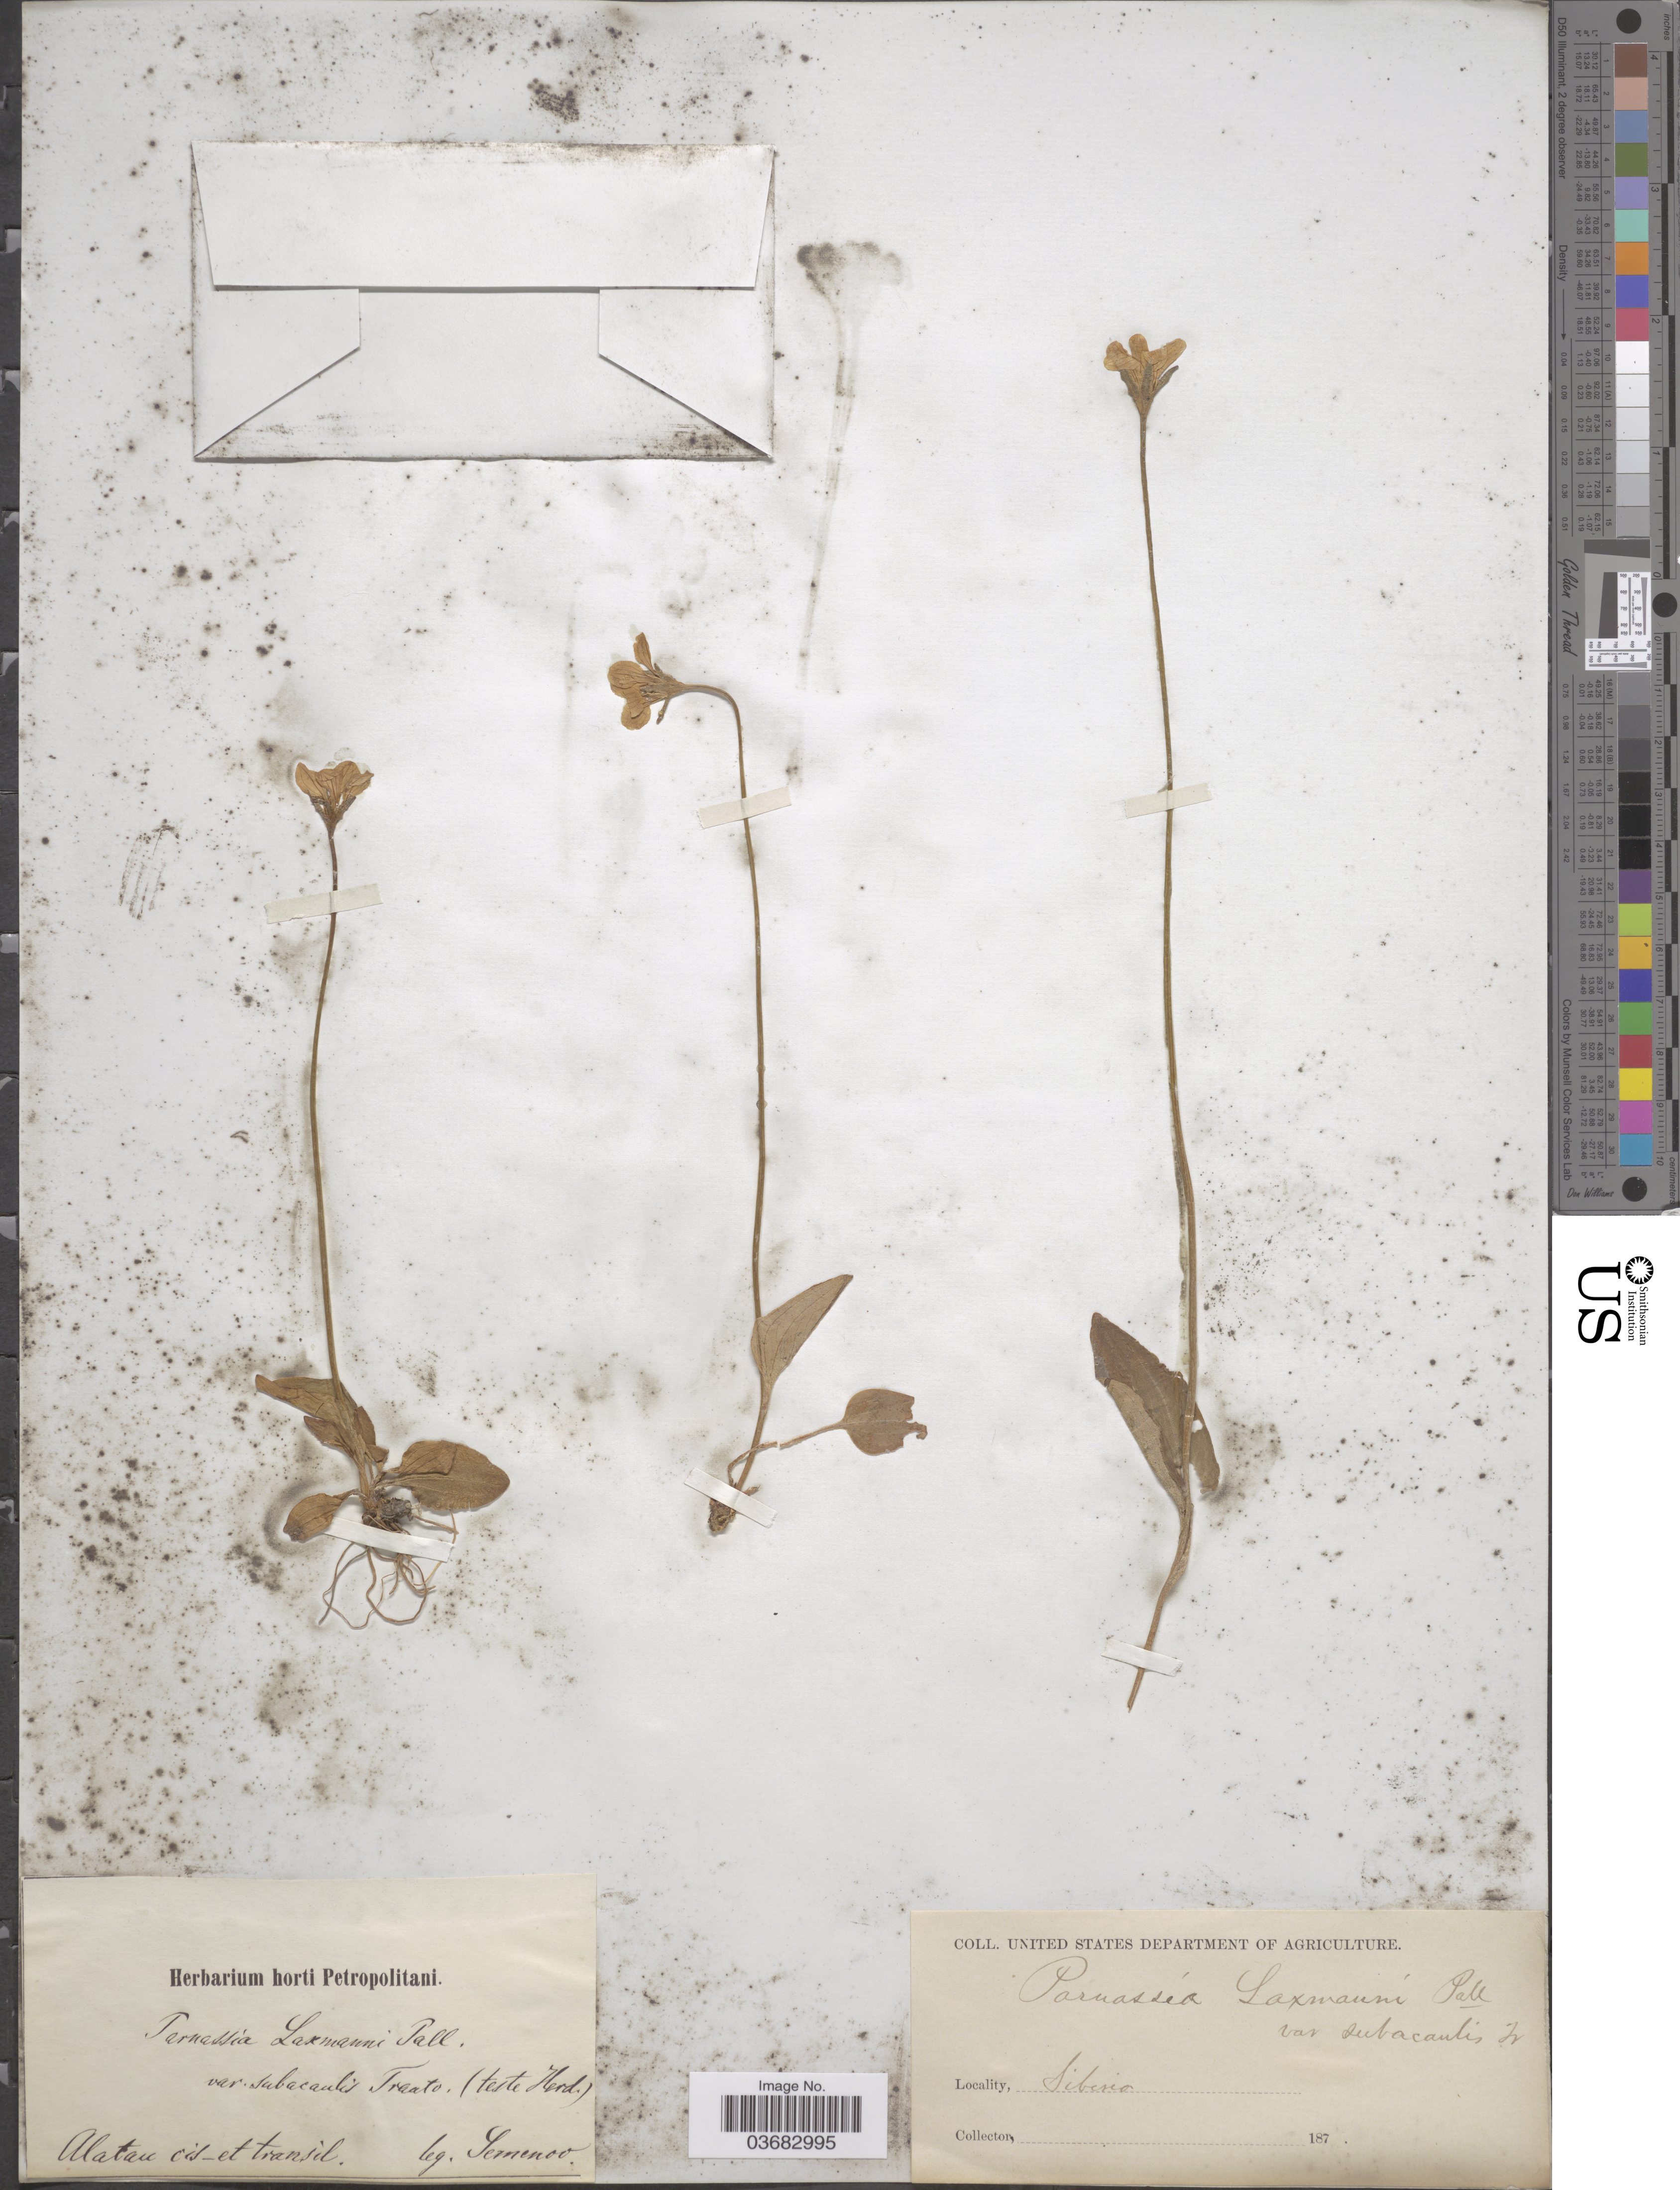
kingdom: Plantae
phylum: Tracheophyta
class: Magnoliopsida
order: Celastrales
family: Parnassiaceae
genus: Parnassia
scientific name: Parnassia laxmanni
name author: Pall. ex Schult.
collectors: -- Semenov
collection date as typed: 187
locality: Siberia. Alatau cis et transil.